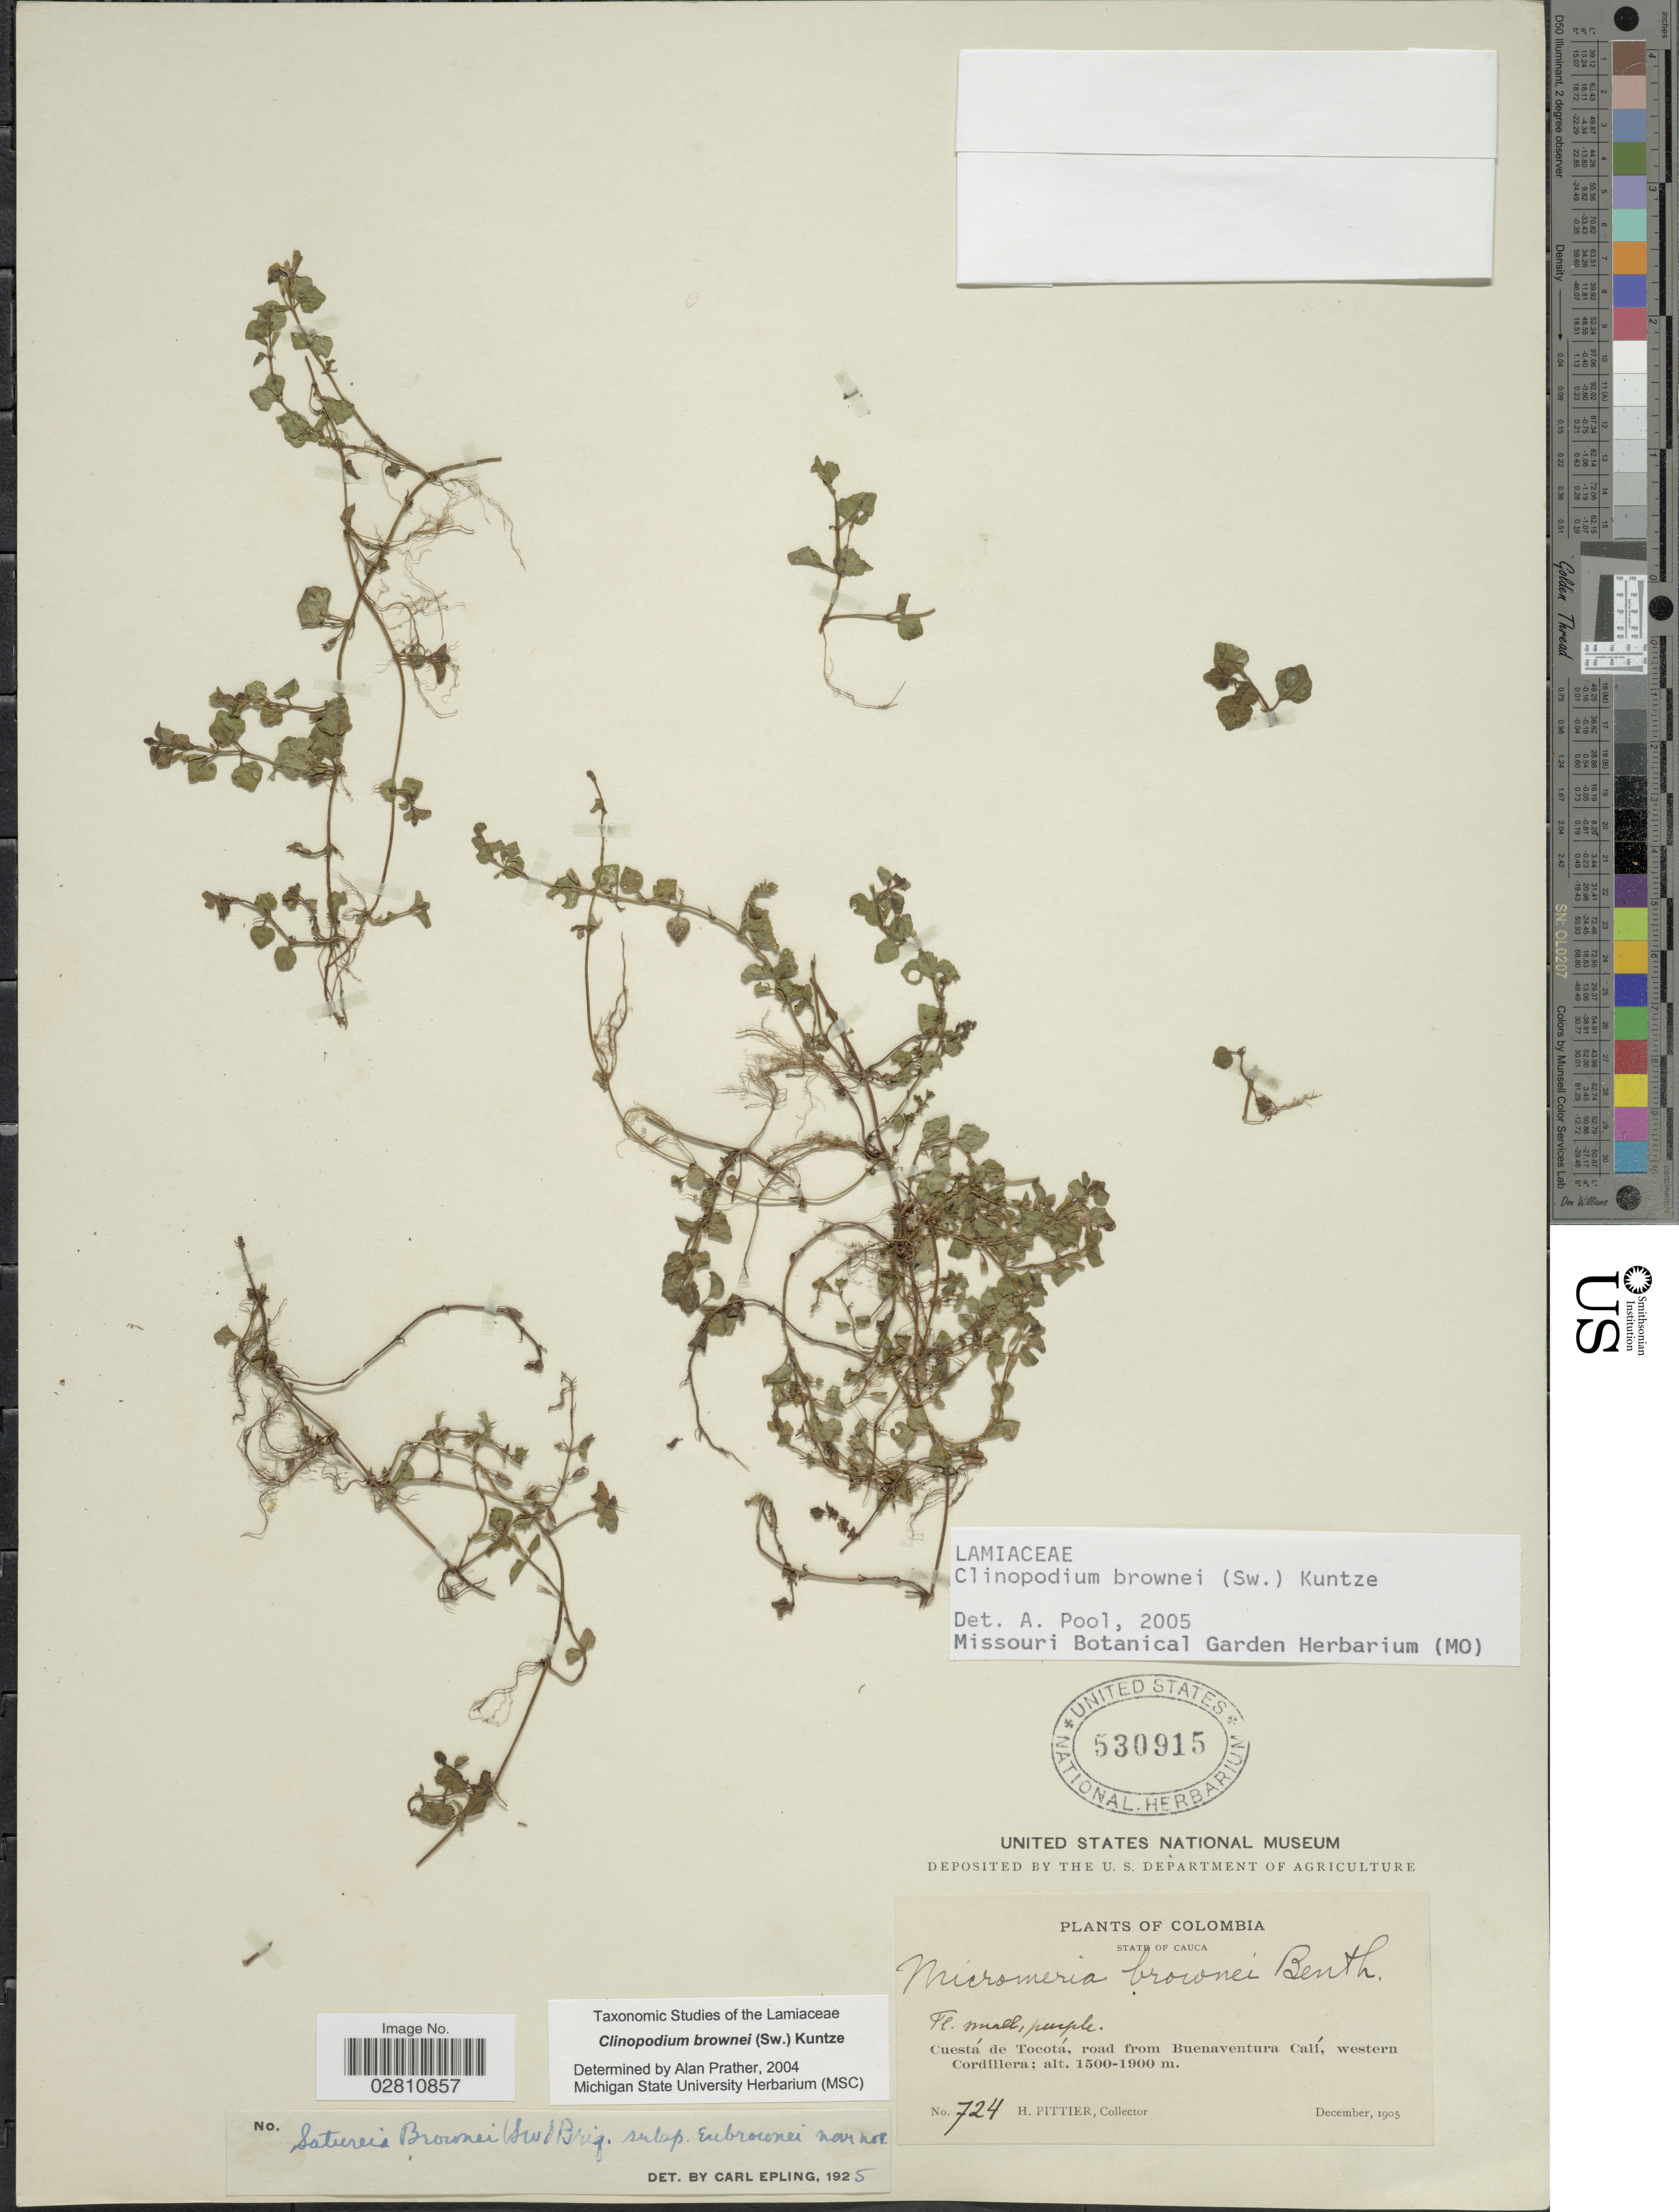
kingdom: Plantae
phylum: Tracheophyta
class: Magnoliopsida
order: Lamiales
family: Lamiaceae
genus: Clinopodium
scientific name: Clinopodium brownei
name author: (Sw.) Kuntze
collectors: H. F. Pittier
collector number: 724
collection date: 1905-12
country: Colombia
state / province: Cauca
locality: Cuestá de Tocotá, road from Buenaventura Calí, western Cordillera.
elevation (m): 1500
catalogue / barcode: US 530915